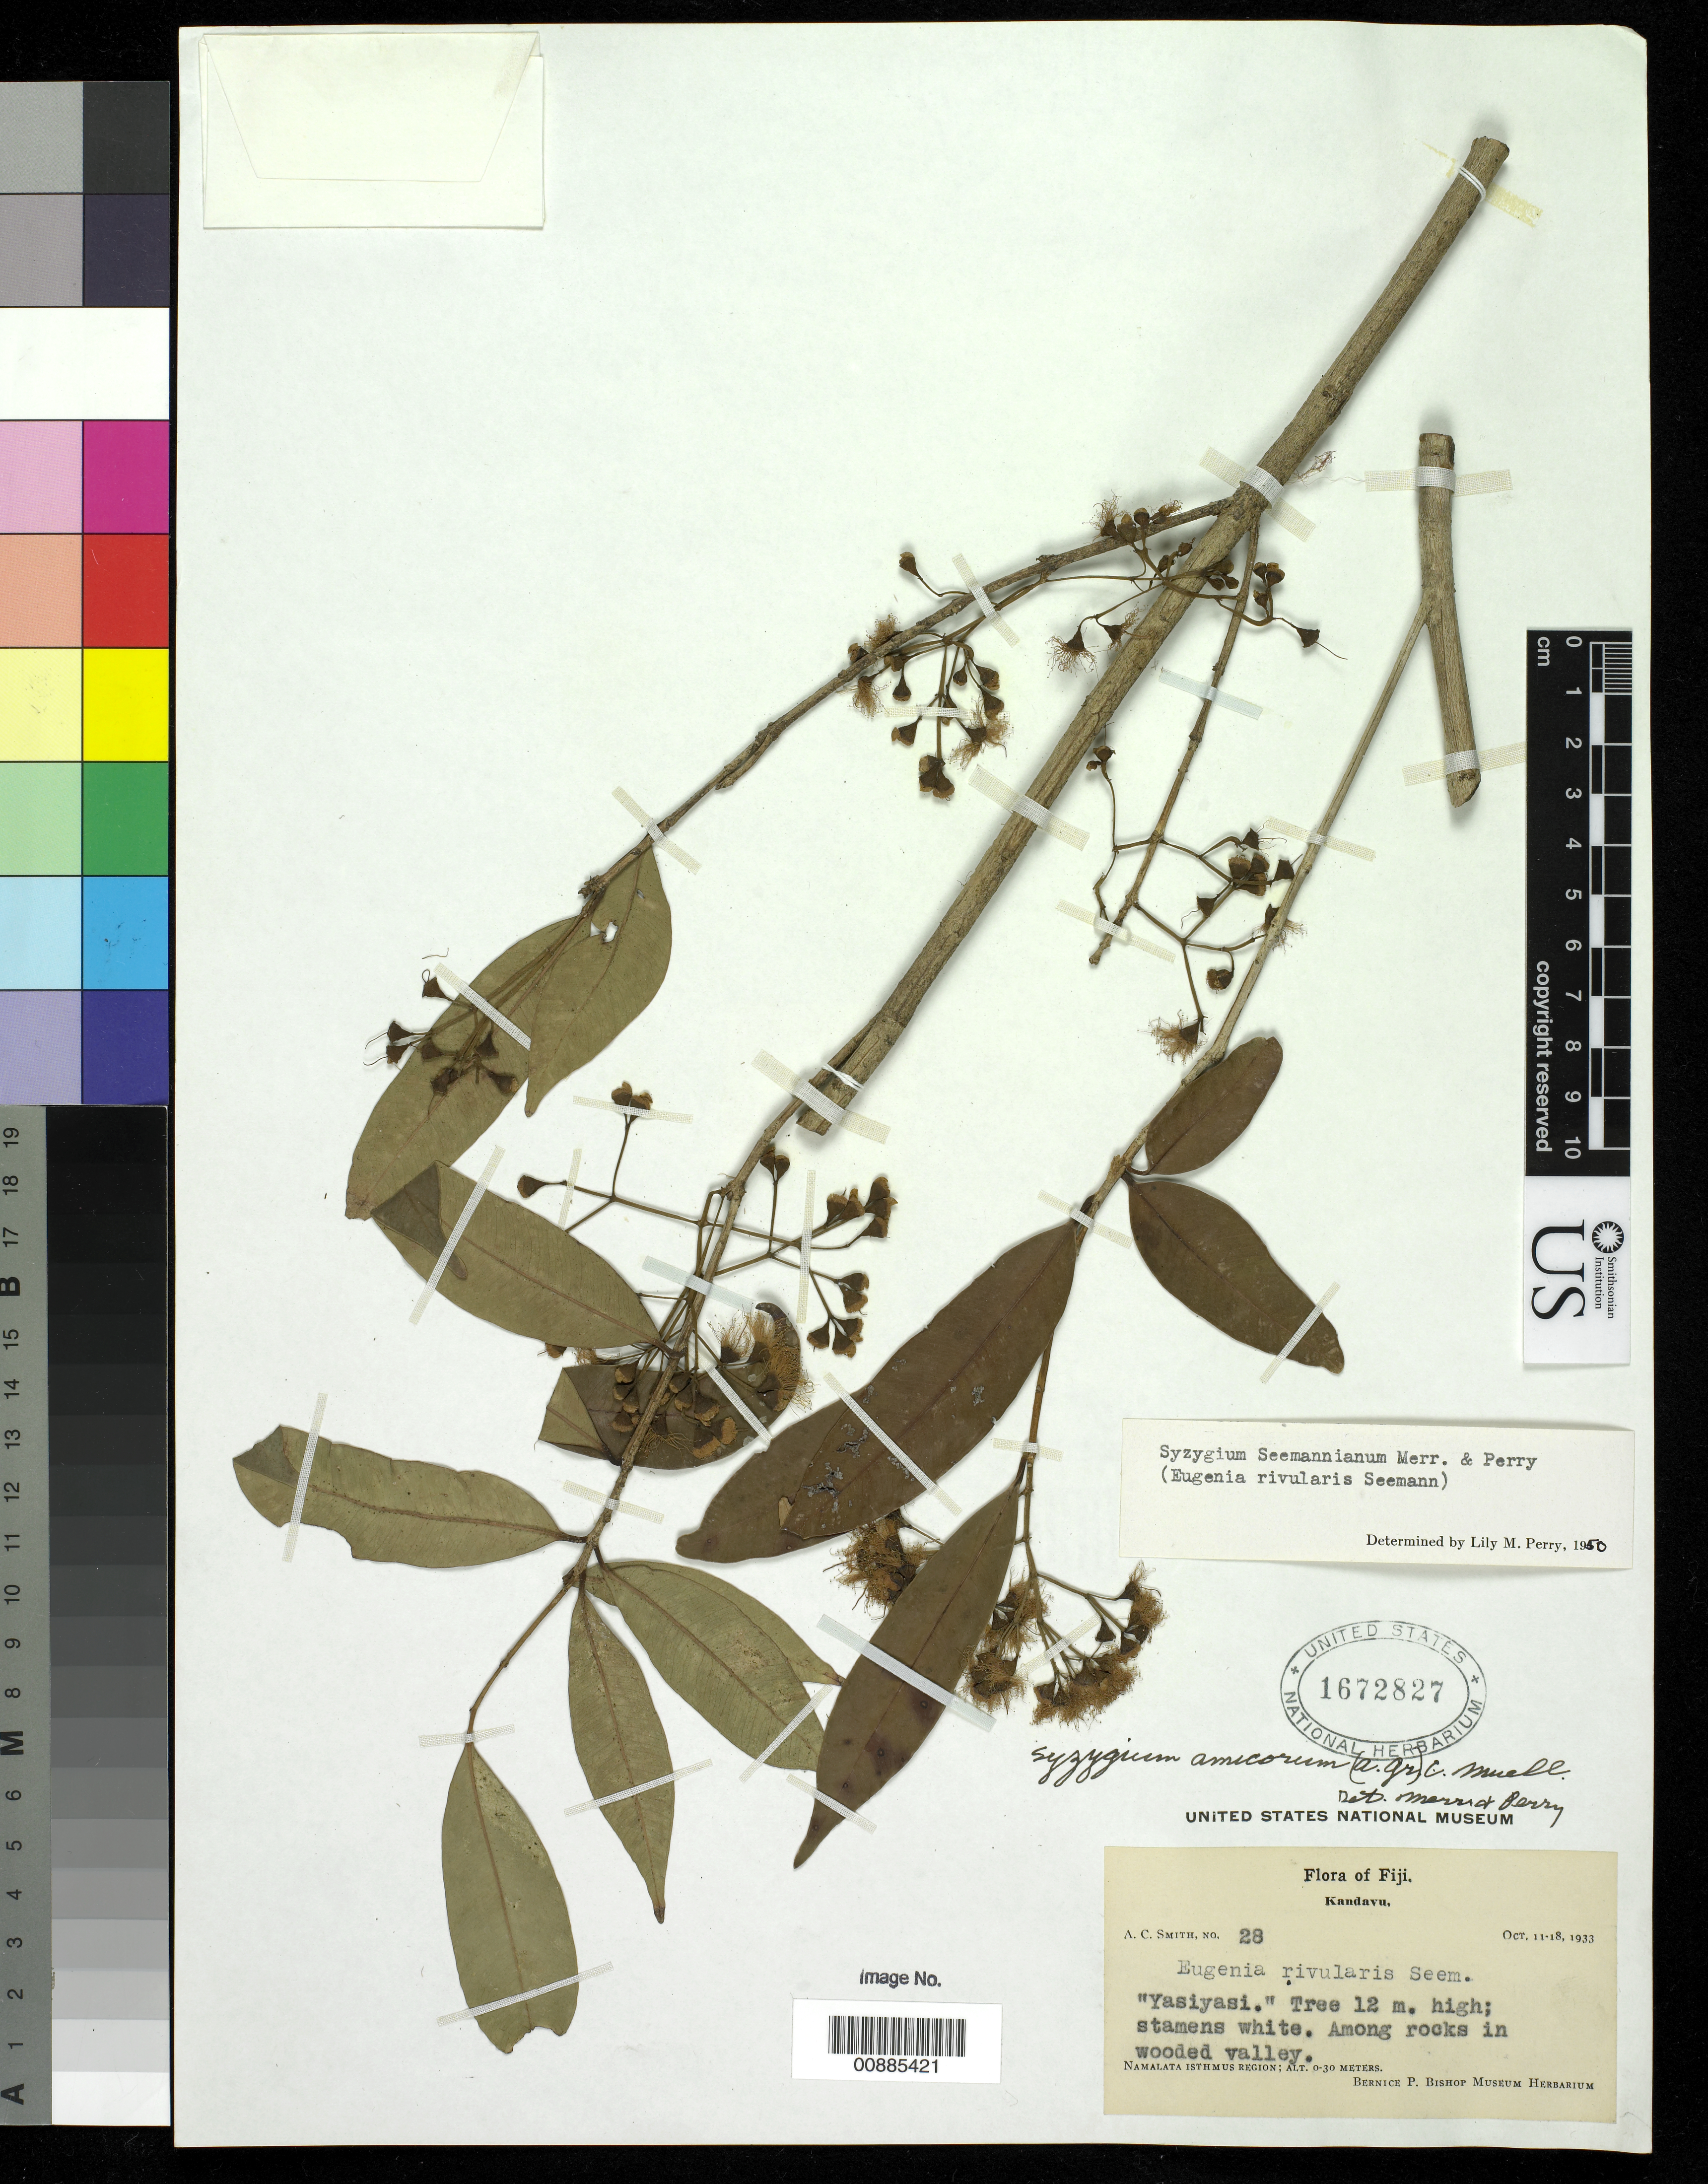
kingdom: Plantae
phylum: Tracheophyta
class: Magnoliopsida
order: Myrtales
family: Myrtaceae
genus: Syzygium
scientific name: Syzygium seemannianum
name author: Merr. & L.M. Perry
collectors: C. A. Smith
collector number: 28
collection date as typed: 11 Oct 1933 to 18 Oct 1933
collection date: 1933-10-11/1933-10-18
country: Fiji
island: Kadavu [Kandavu]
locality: Namalata isthmus region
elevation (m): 0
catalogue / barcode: US 1672827